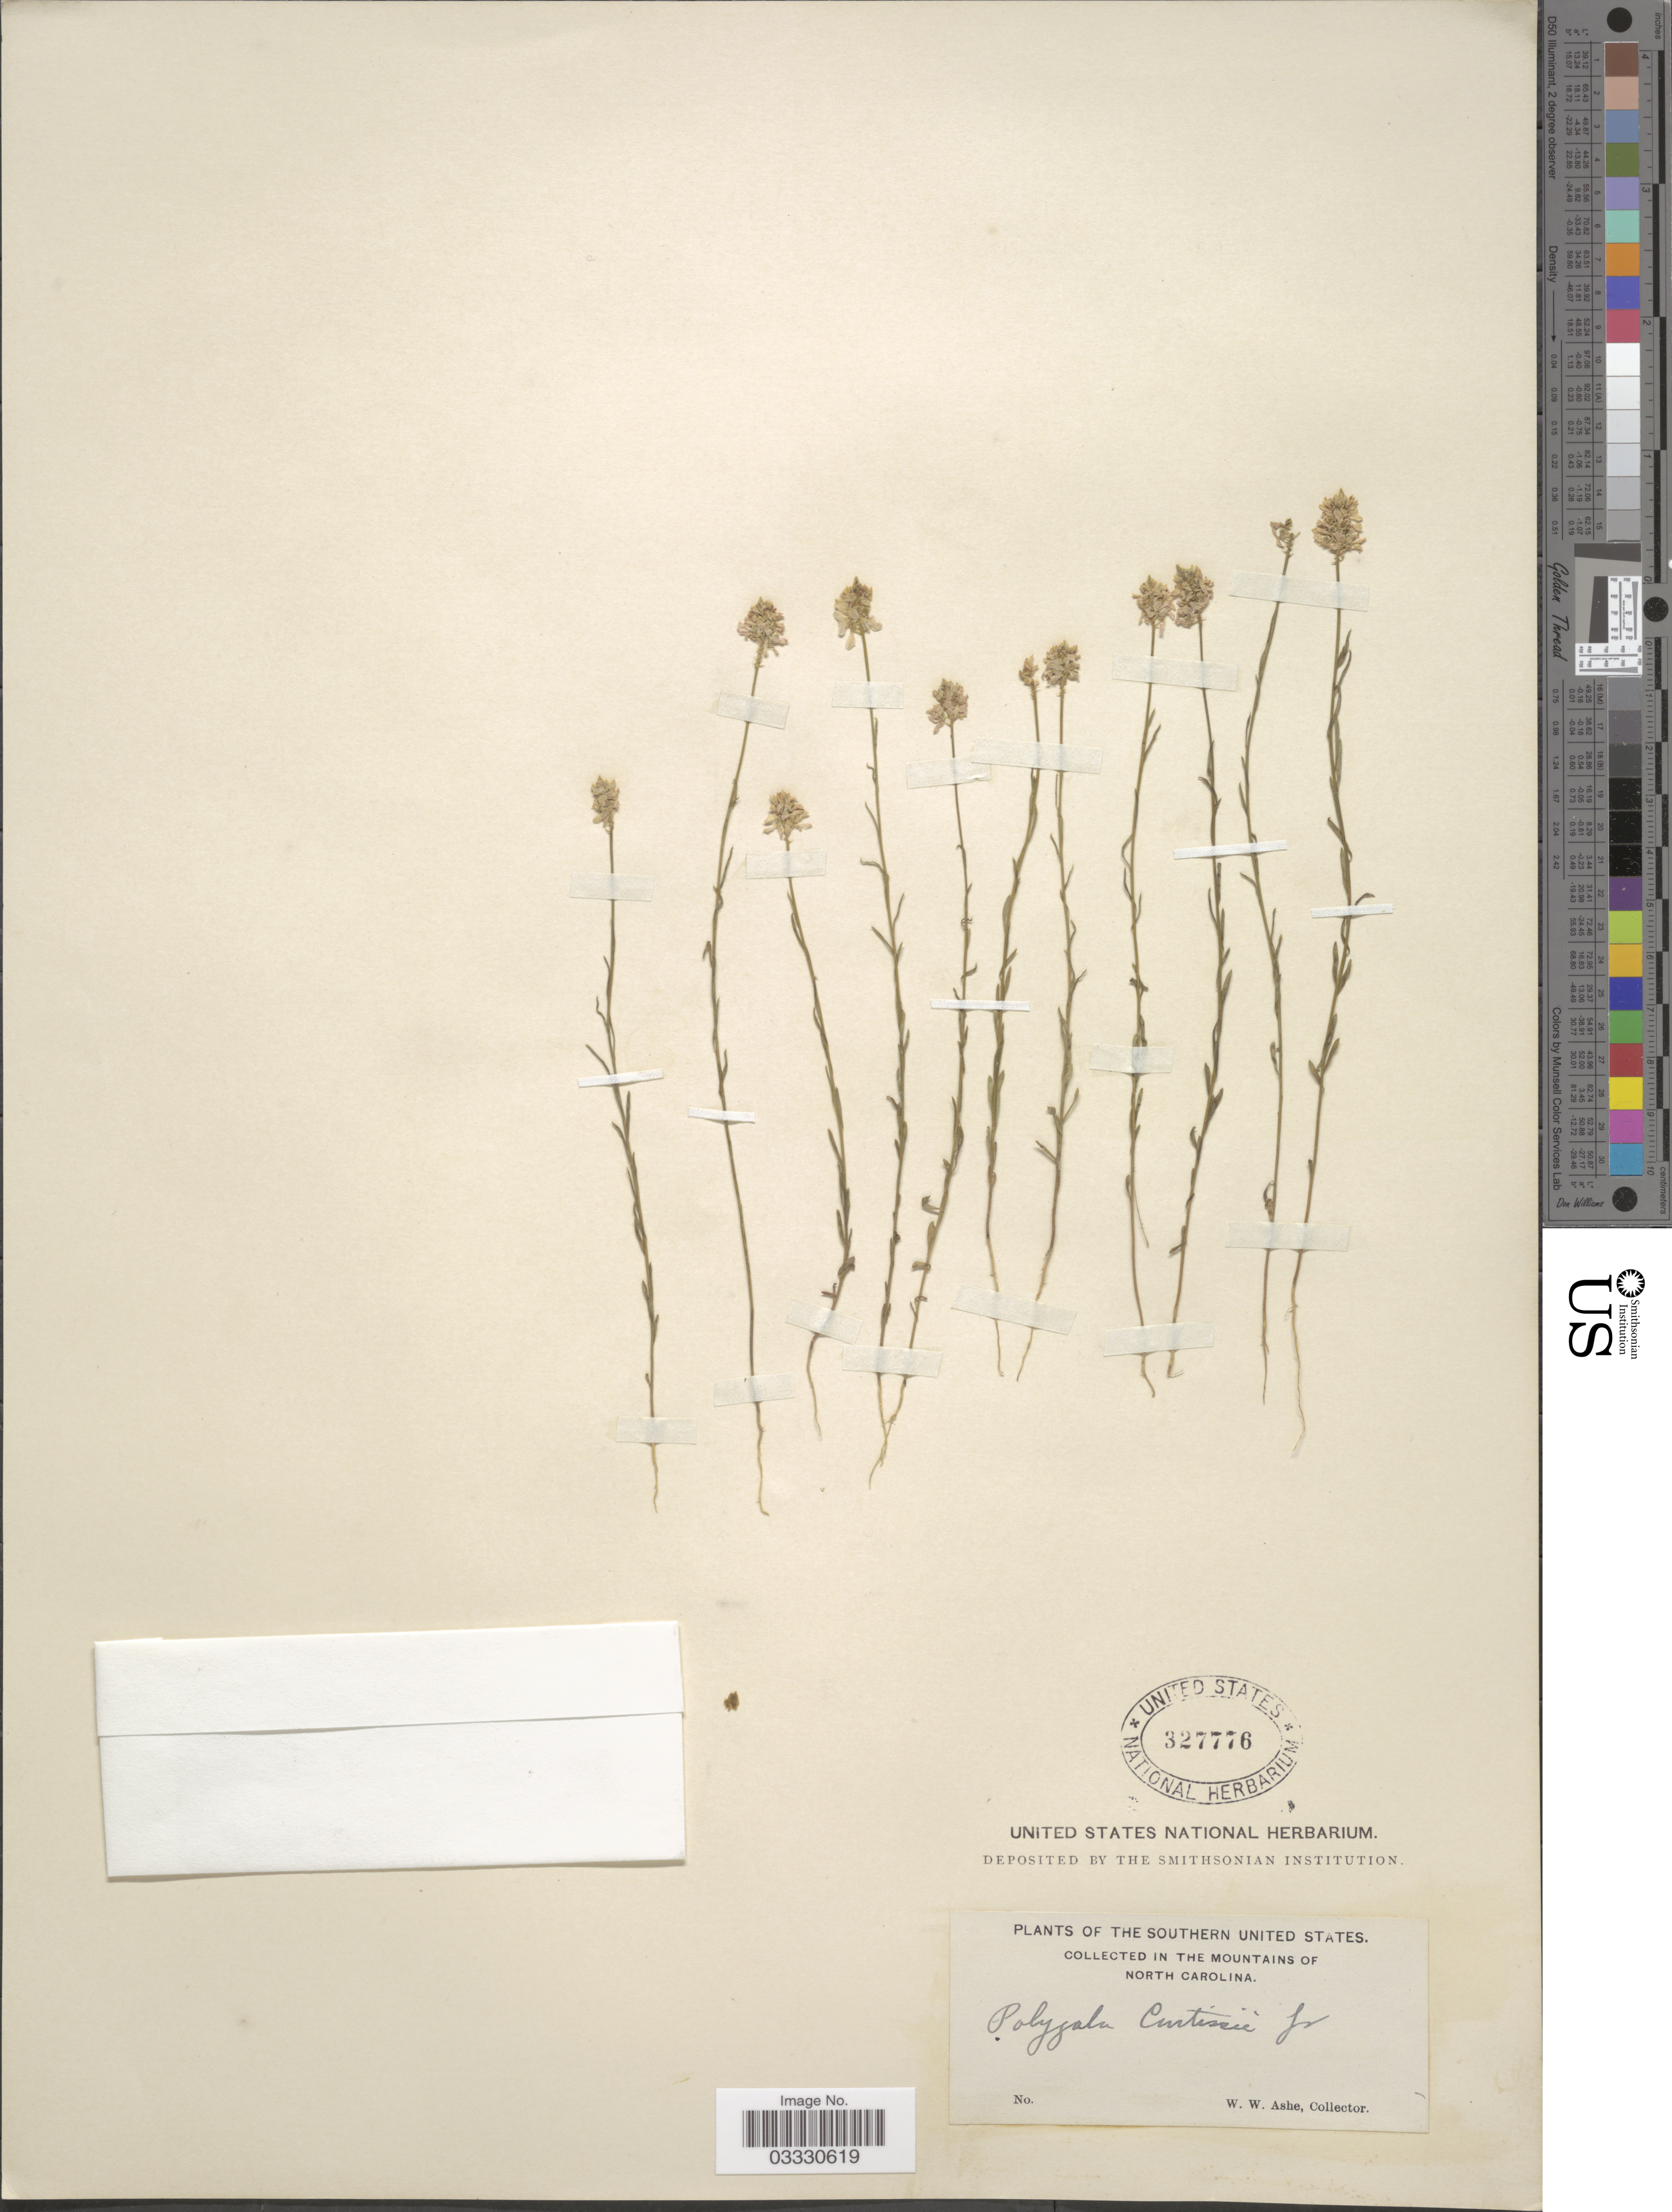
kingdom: Plantae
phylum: Tracheophyta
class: Magnoliopsida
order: Fabales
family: Polygalaceae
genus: Polygala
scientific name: Polygala curtissii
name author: A. Gray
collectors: W. W. Ashe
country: United States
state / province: North Carolina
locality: Southern United States. In the mountains of North Carolina.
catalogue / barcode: US 327776